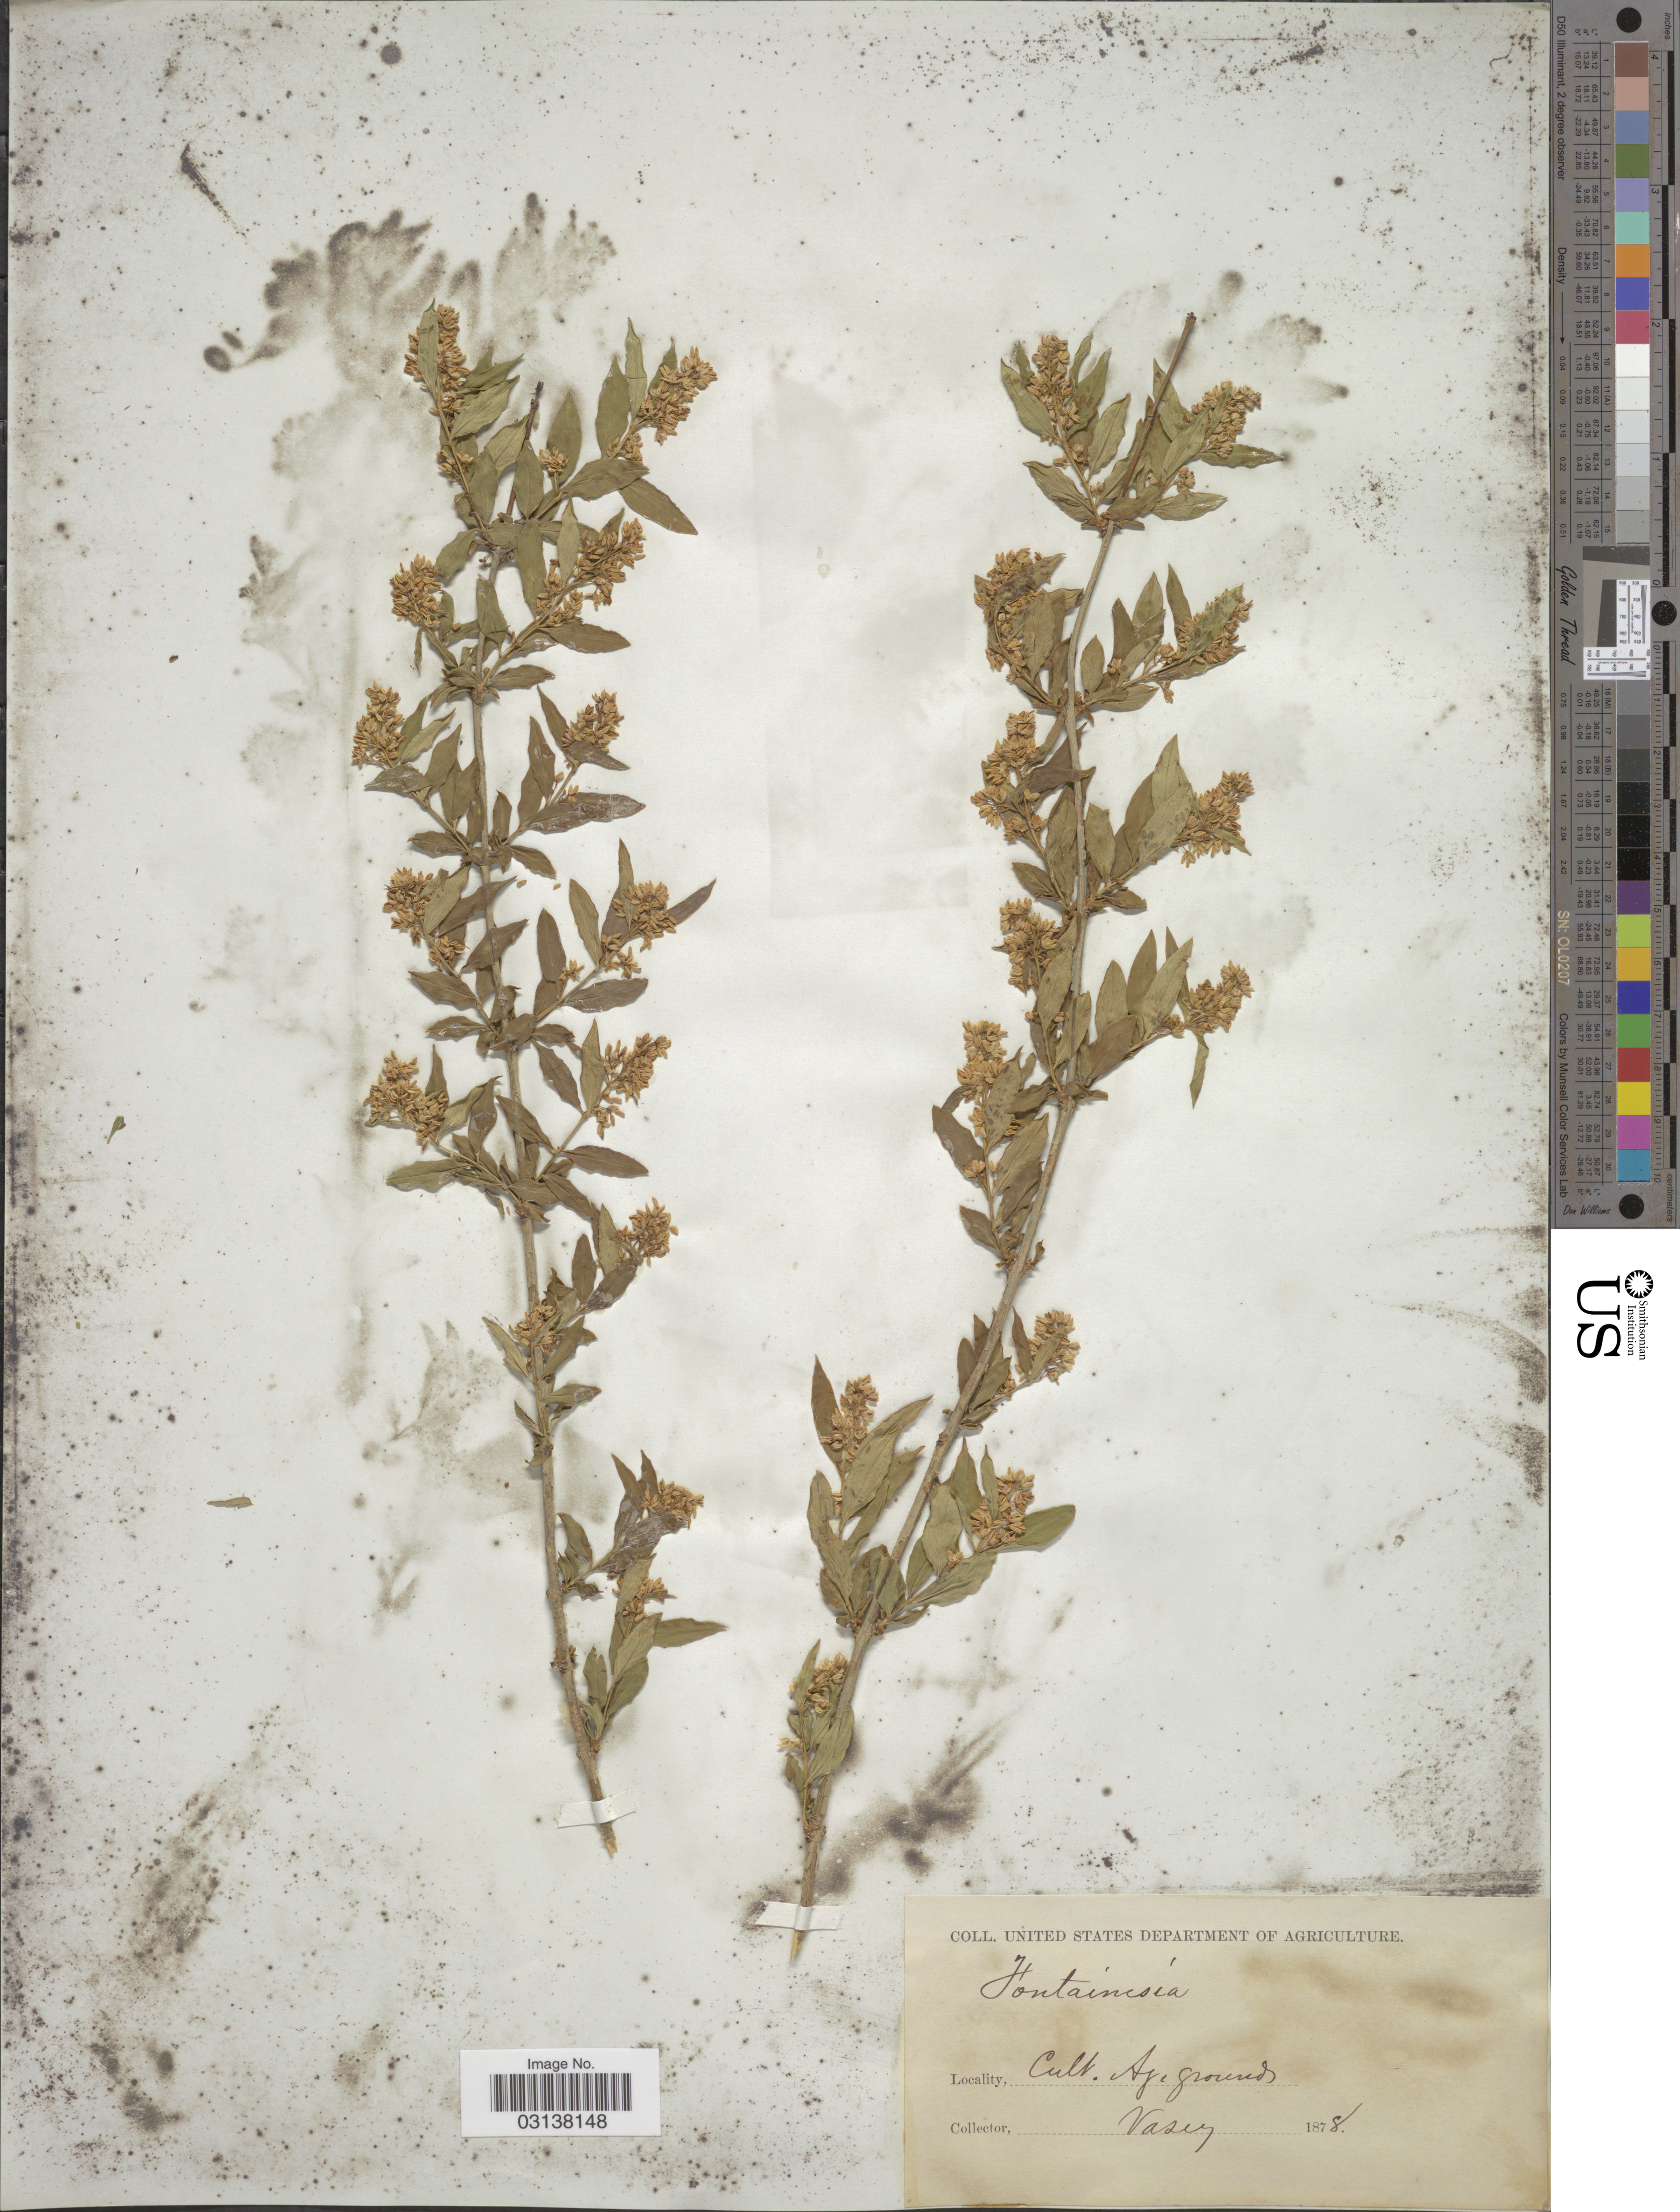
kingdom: Plantae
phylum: Tracheophyta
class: Magnoliopsida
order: Lamiales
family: Oleaceae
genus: Fontanesia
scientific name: Fontanesia sp.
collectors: Vasey, --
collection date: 1878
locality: Cult. Agr grounds.